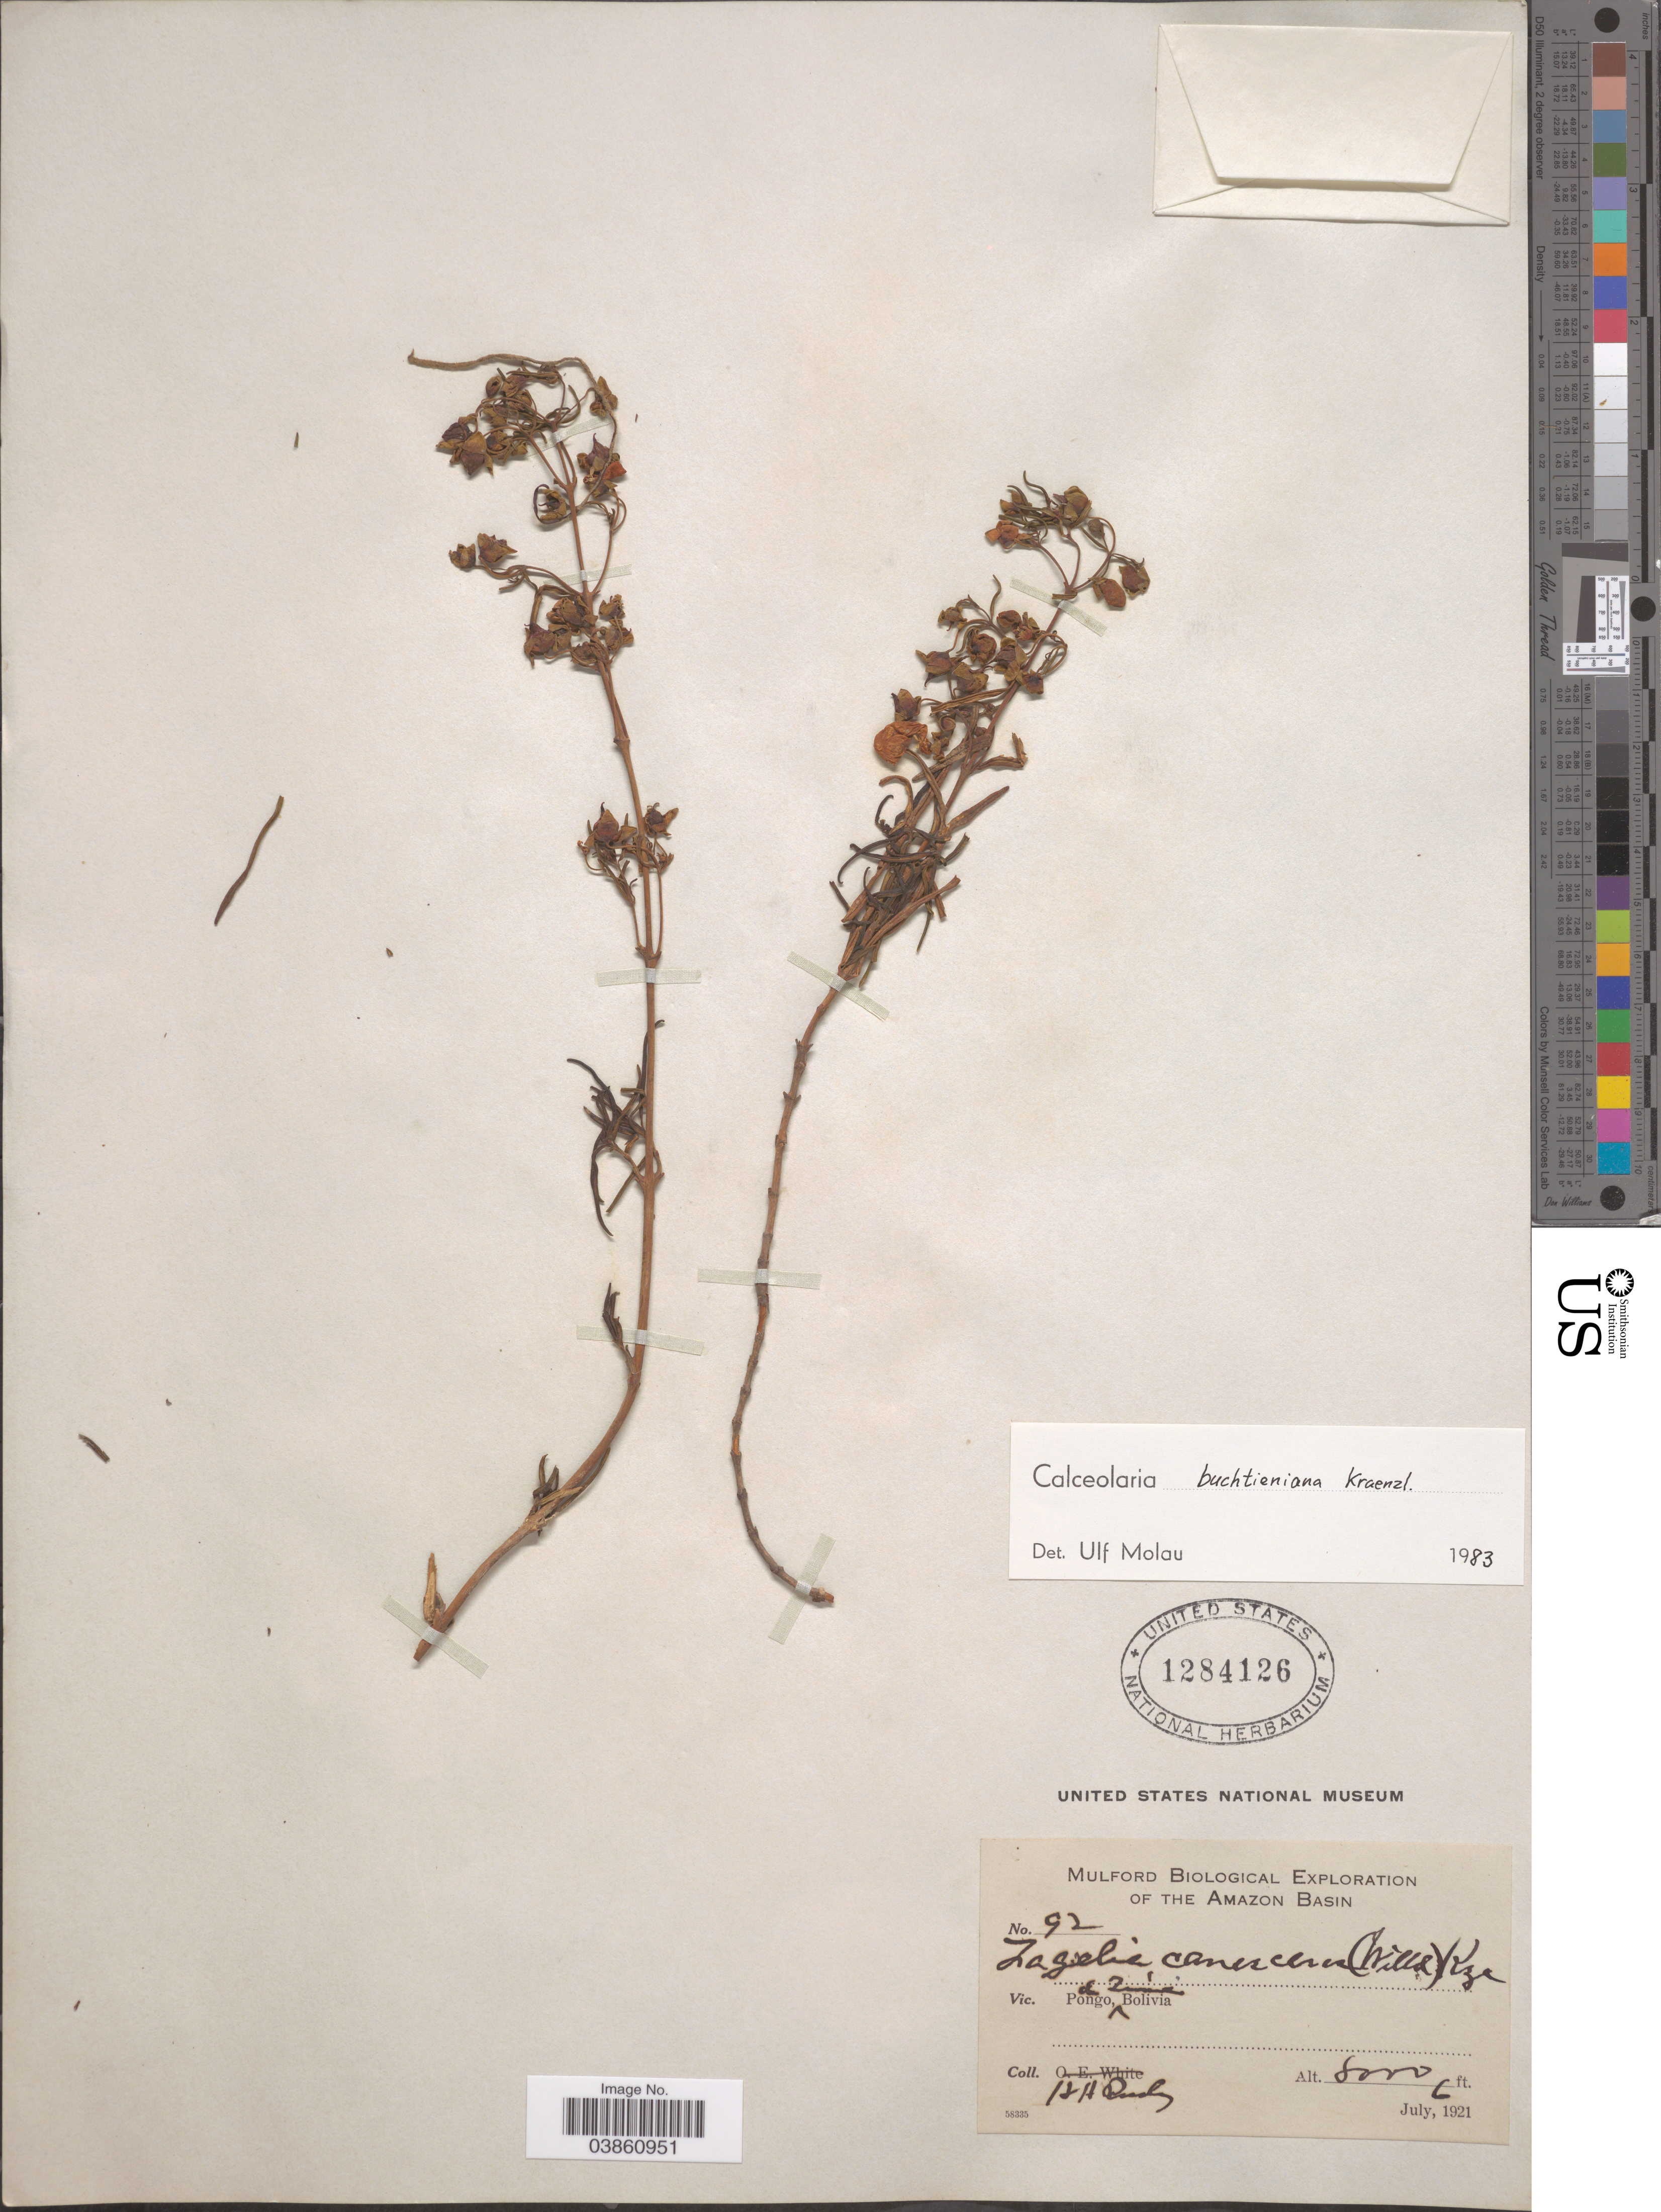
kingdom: Plantae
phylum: Tracheophyta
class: Magnoliopsida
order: Lamiales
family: Calceolariaceae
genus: Calceolaria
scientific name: Calceolaria buchtieniana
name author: Kraenzl.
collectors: H. H. Rusby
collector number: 92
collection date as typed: July 6, 1921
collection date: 1921-07-06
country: Bolivia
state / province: La Paz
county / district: Inquisivi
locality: Pongo de Quime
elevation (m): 2438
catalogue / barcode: US 1284126